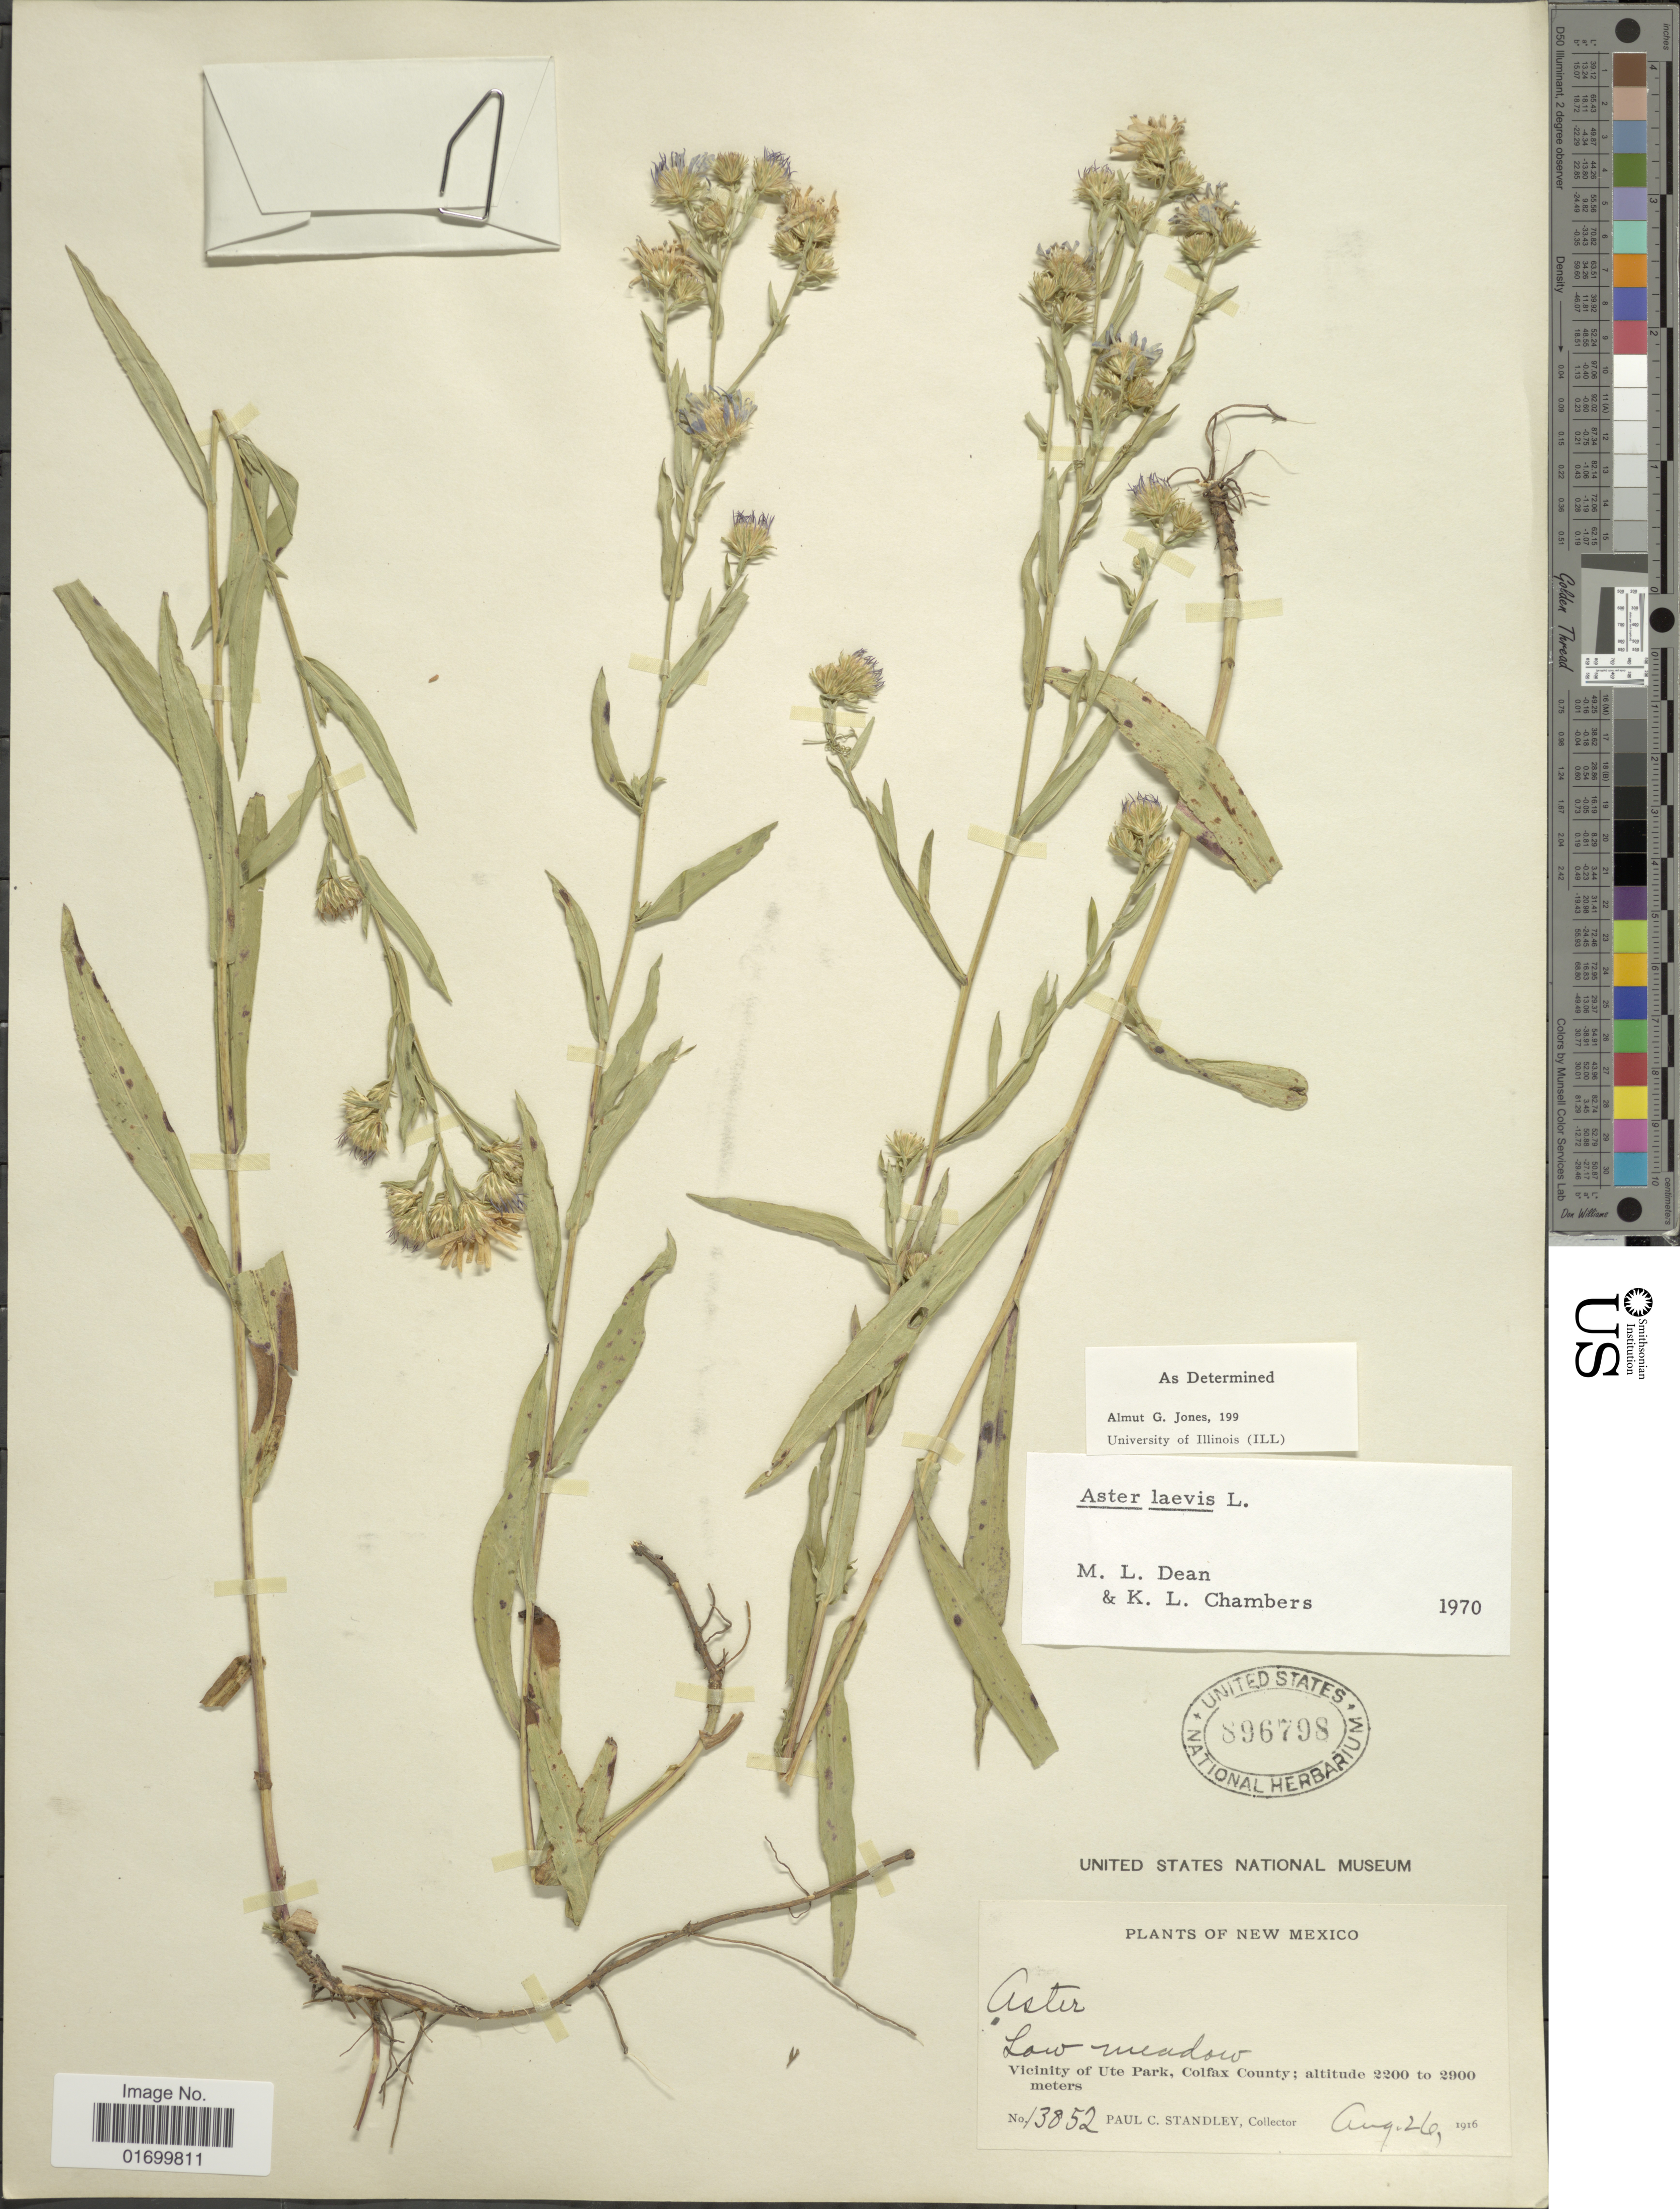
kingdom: Plantae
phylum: Tracheophyta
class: Magnoliopsida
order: Asterales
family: Asteraceae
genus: Symphyotrichum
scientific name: Symphyotrichum laeve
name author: (L.) Á. Löve & D. Löve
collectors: P. C. Standley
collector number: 13852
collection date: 1916-08-26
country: United States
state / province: New Mexico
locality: Vicinity of Ute Park, Coflax County.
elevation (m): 2200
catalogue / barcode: US 896798